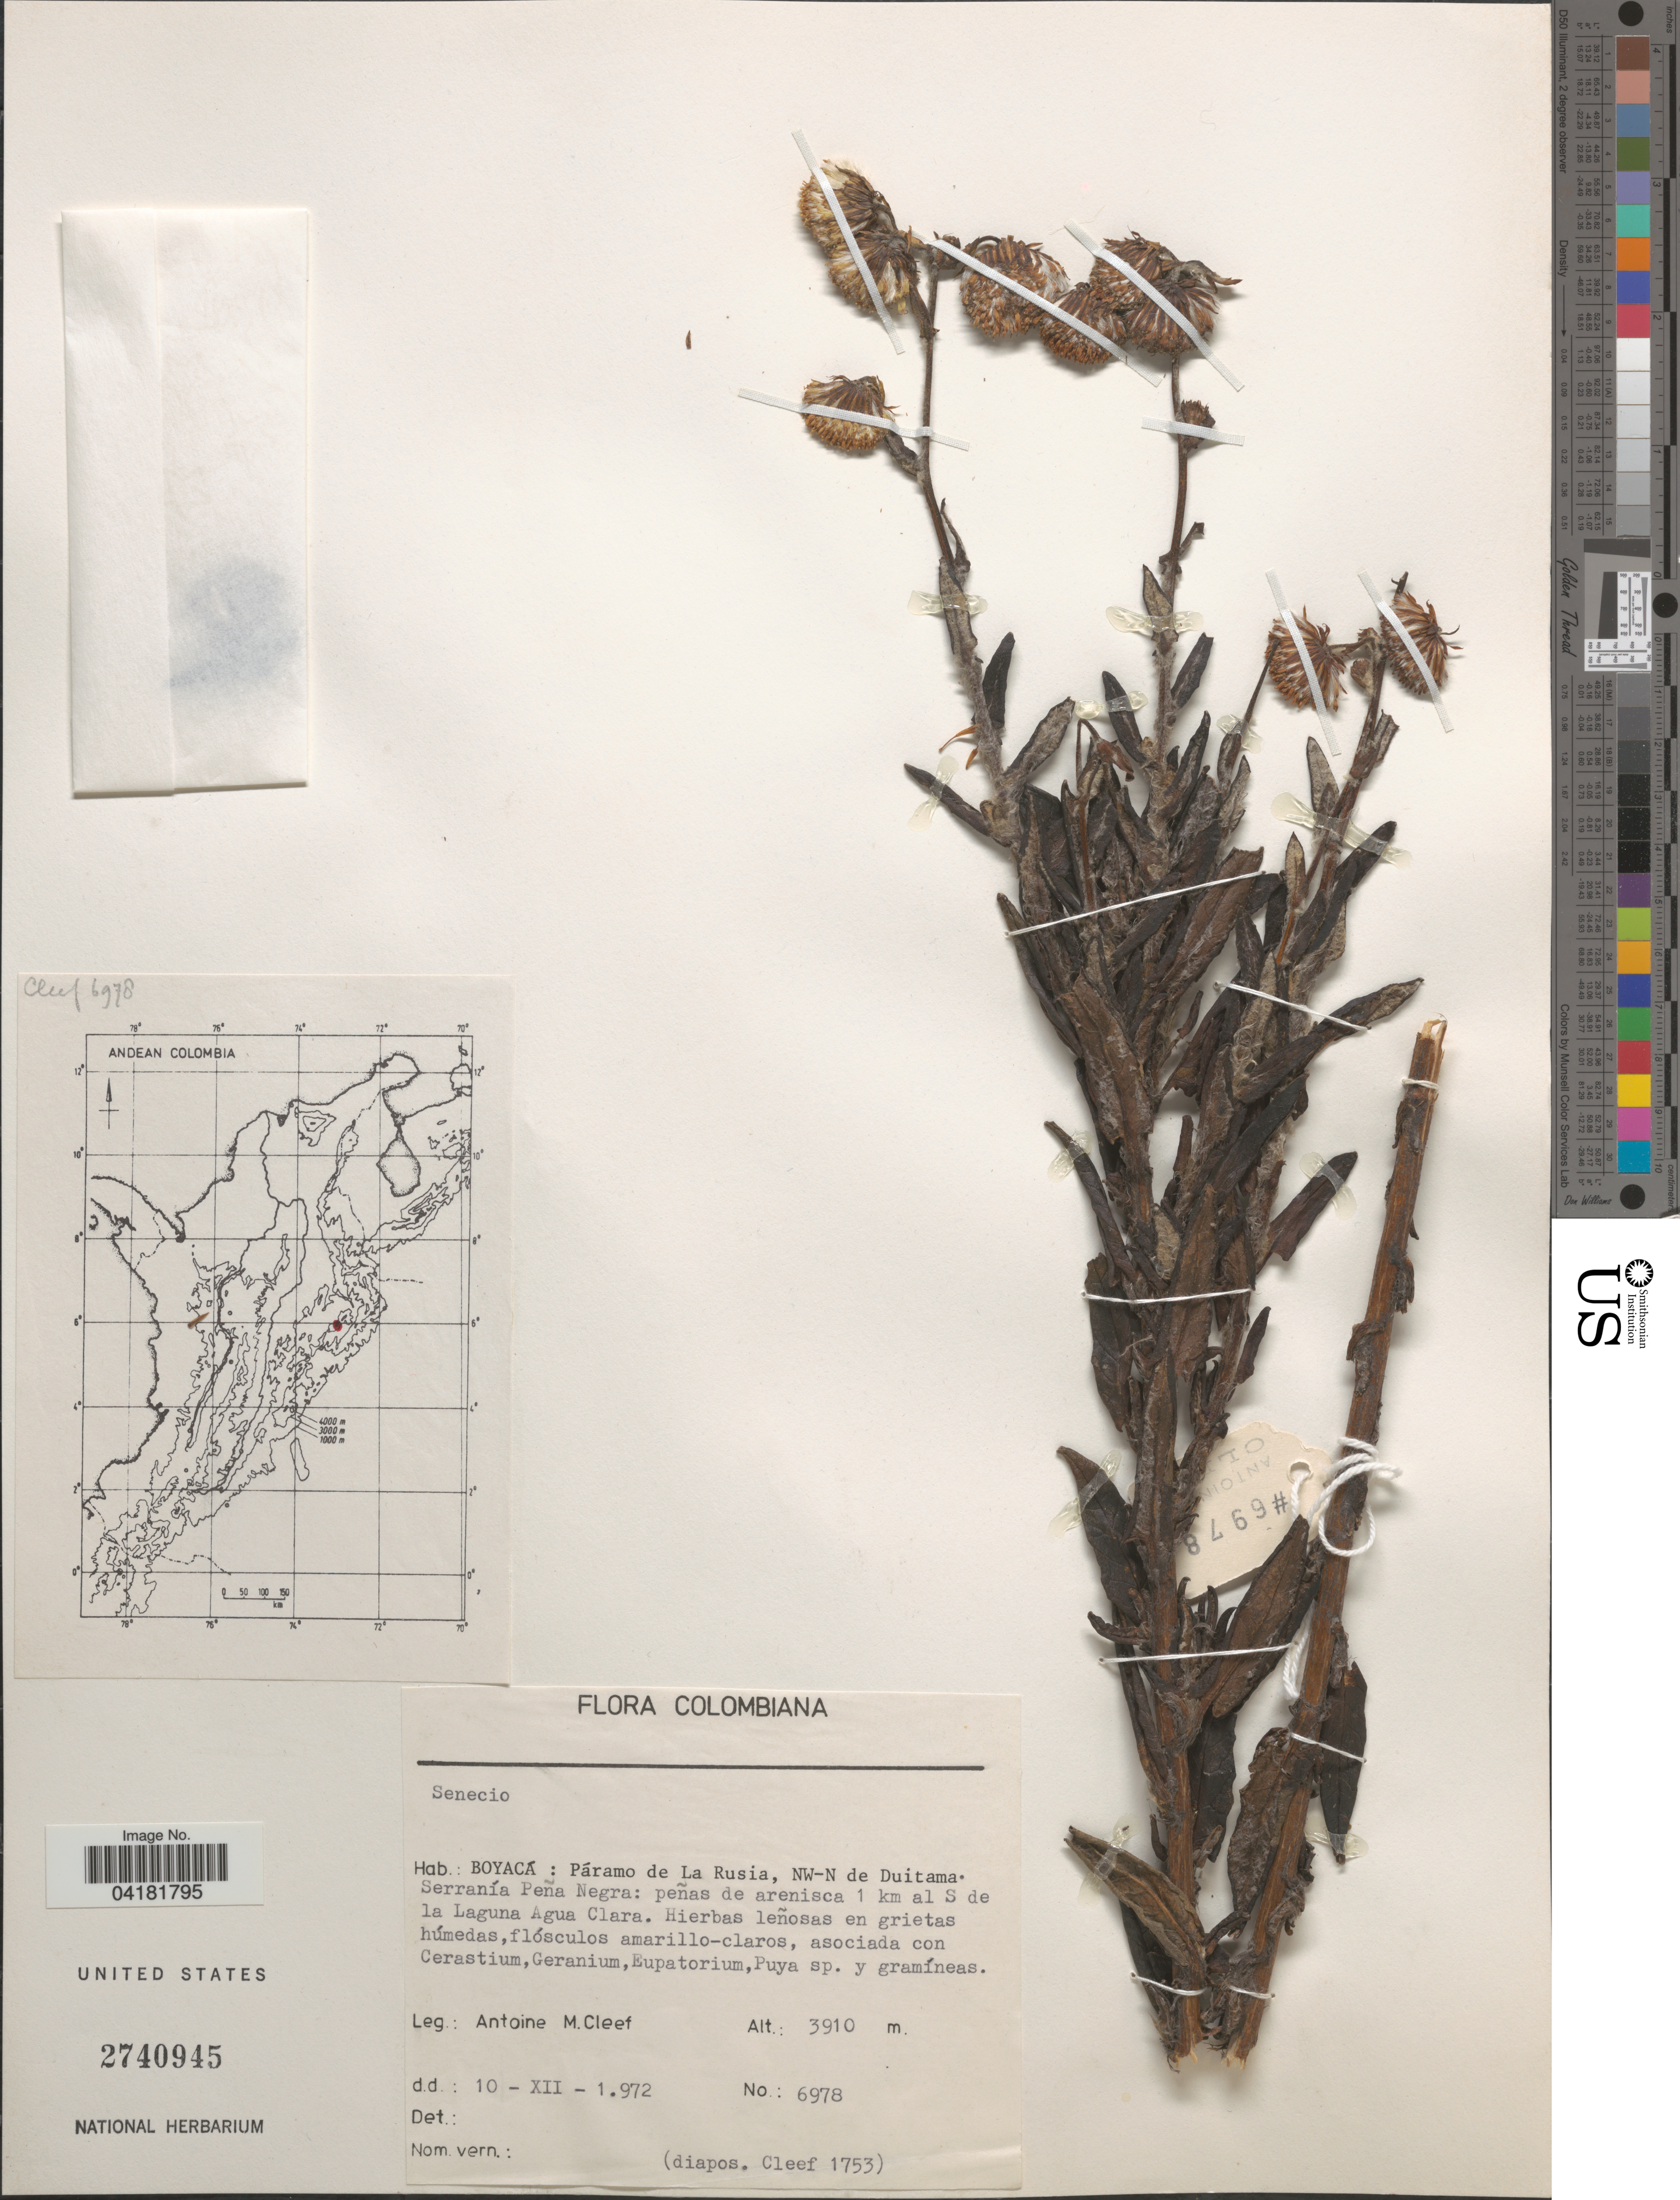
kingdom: Plantae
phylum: Tracheophyta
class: Magnoliopsida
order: Asterales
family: Asteraceae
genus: Senecio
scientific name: Senecio sp.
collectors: A. M. Cleef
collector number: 6978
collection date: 1972-12-10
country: Colombia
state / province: Boyacá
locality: Colombiana. Páramo de La Rusia, NW-N de Duitama. Serranía Peña Negra: peñas de arenisca 1 km al S de la Laguna Agua Clara.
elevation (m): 3910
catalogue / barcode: US 2740945